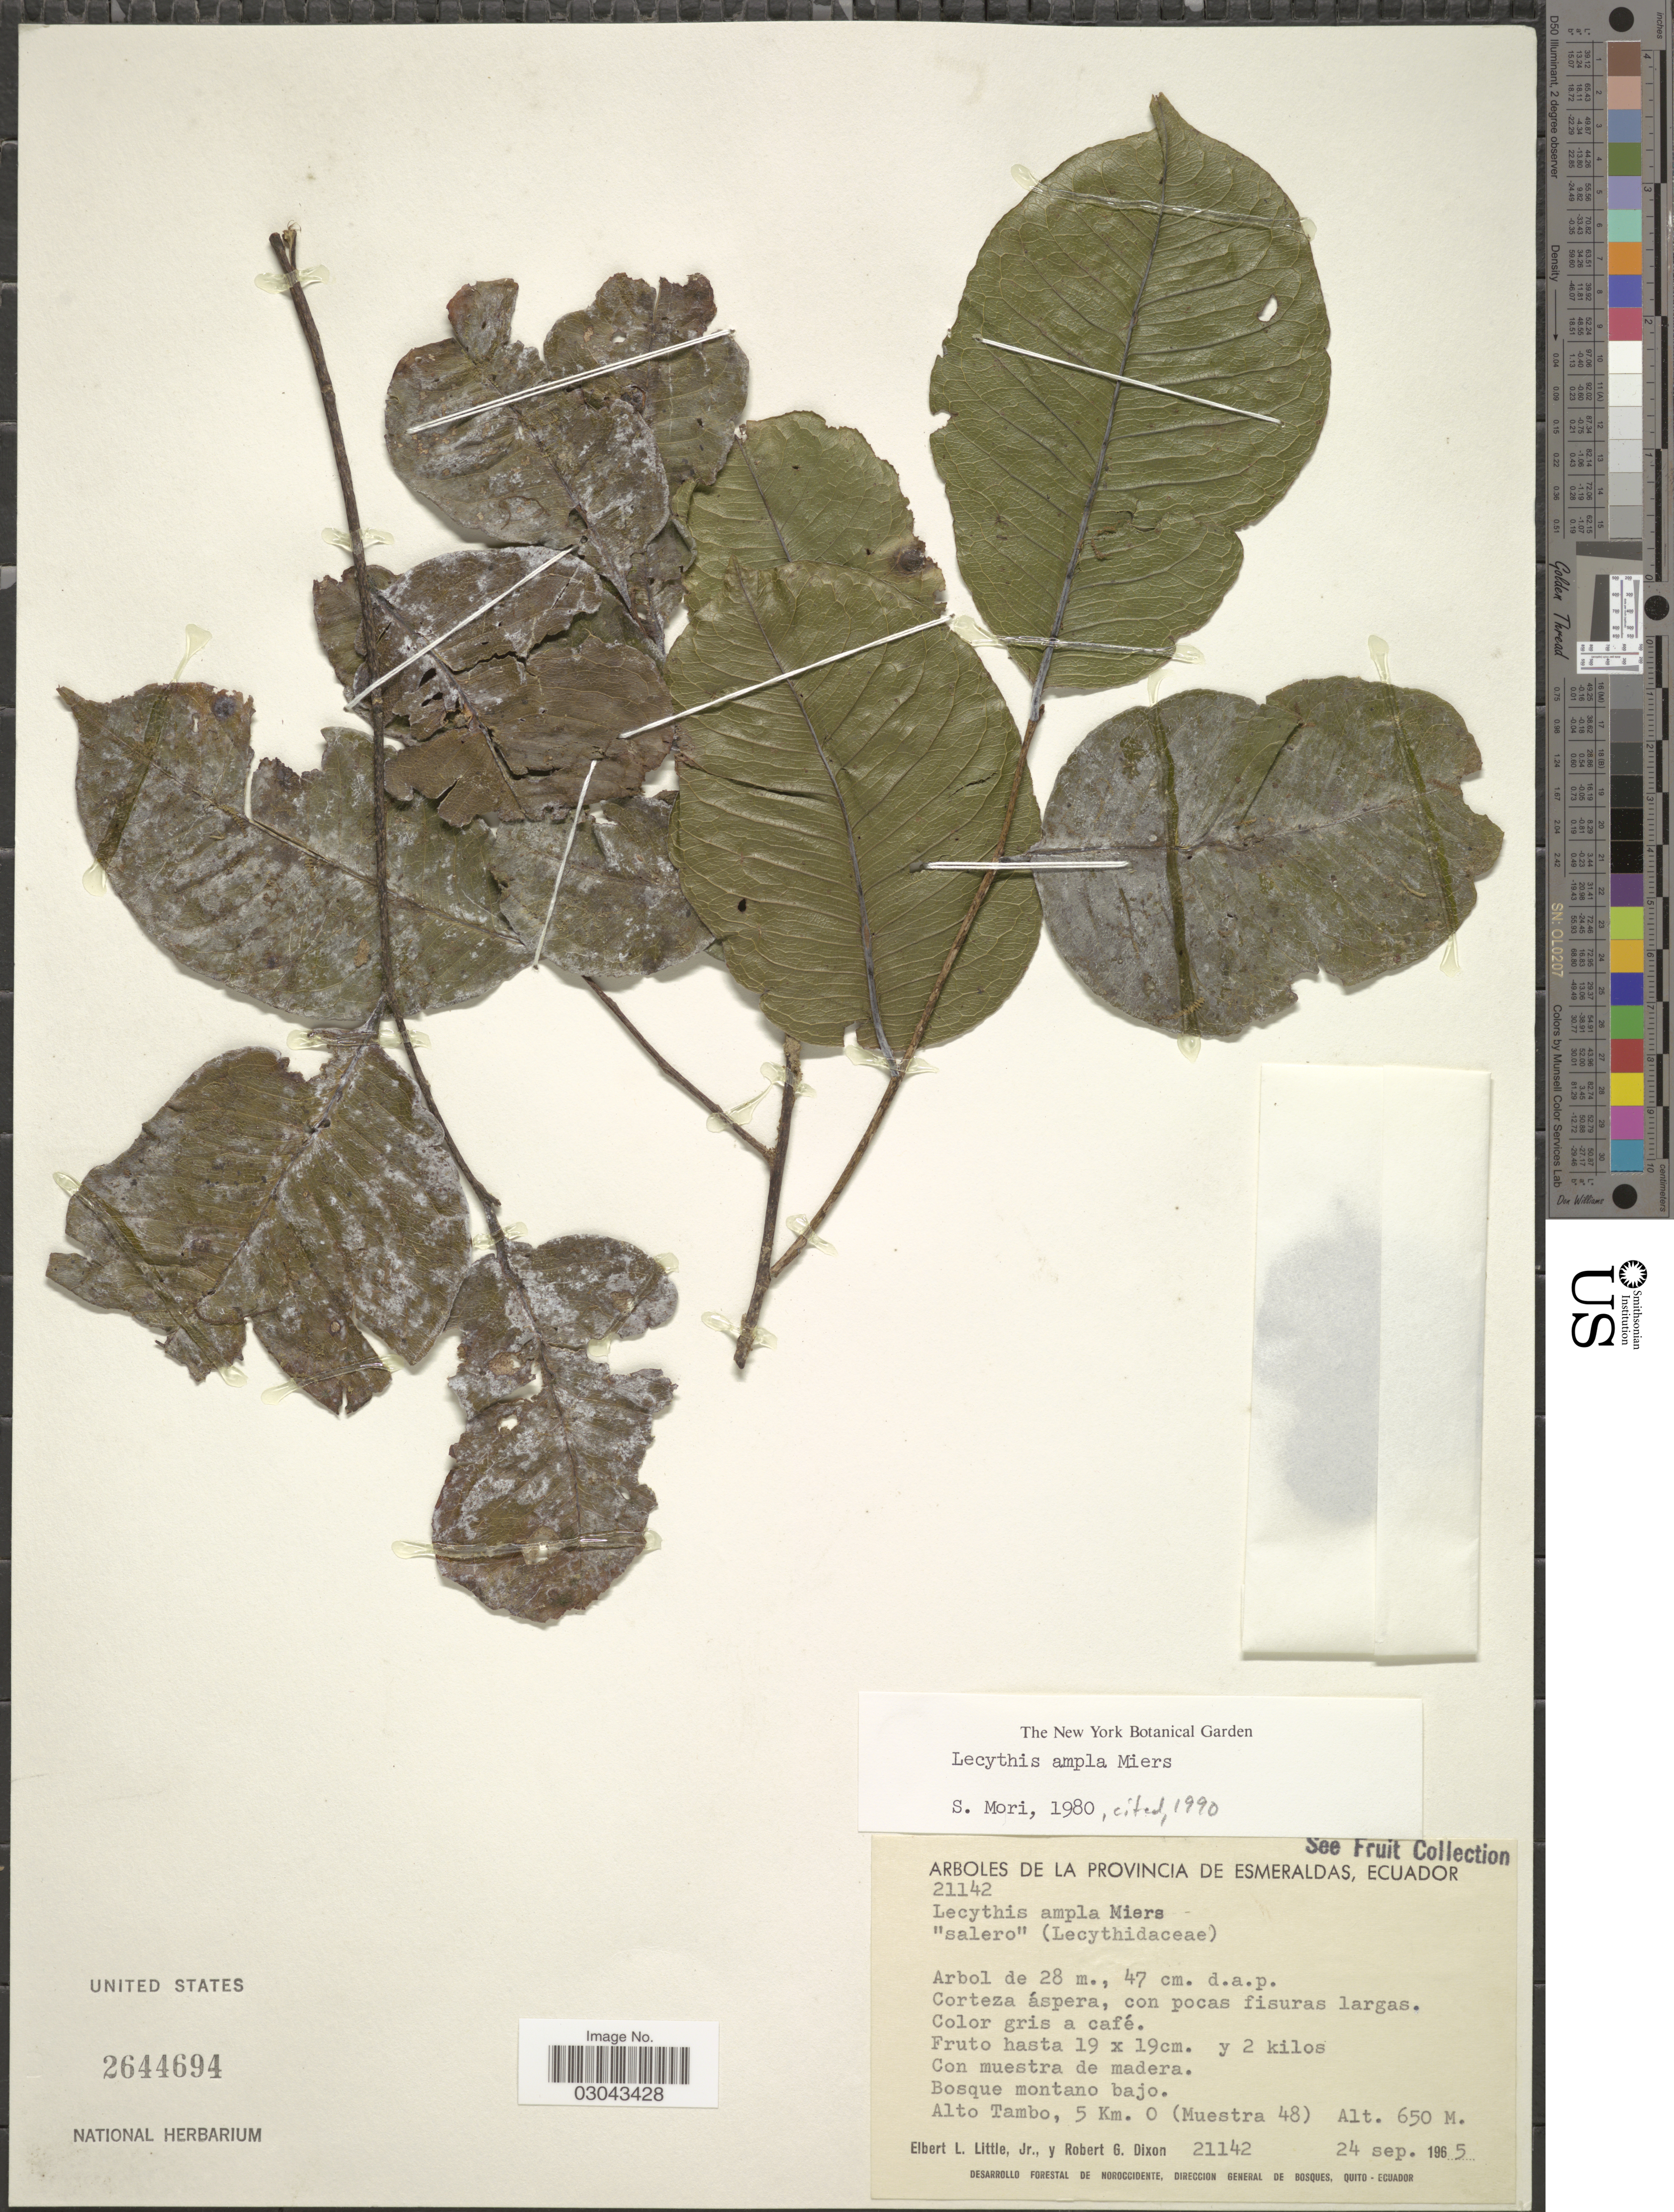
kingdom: Plantae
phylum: Tracheophyta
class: Magnoliopsida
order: Ericales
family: Lecythidaceae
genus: Lecythis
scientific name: Lecythis ampla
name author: Miers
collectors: E. L. Little & R. G. Dixon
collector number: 21142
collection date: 1965-09-24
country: Ecuador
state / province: Esmeraldas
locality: Alto Tambo, 5 Km. O (Muestra 48).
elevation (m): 650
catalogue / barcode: US 2644694